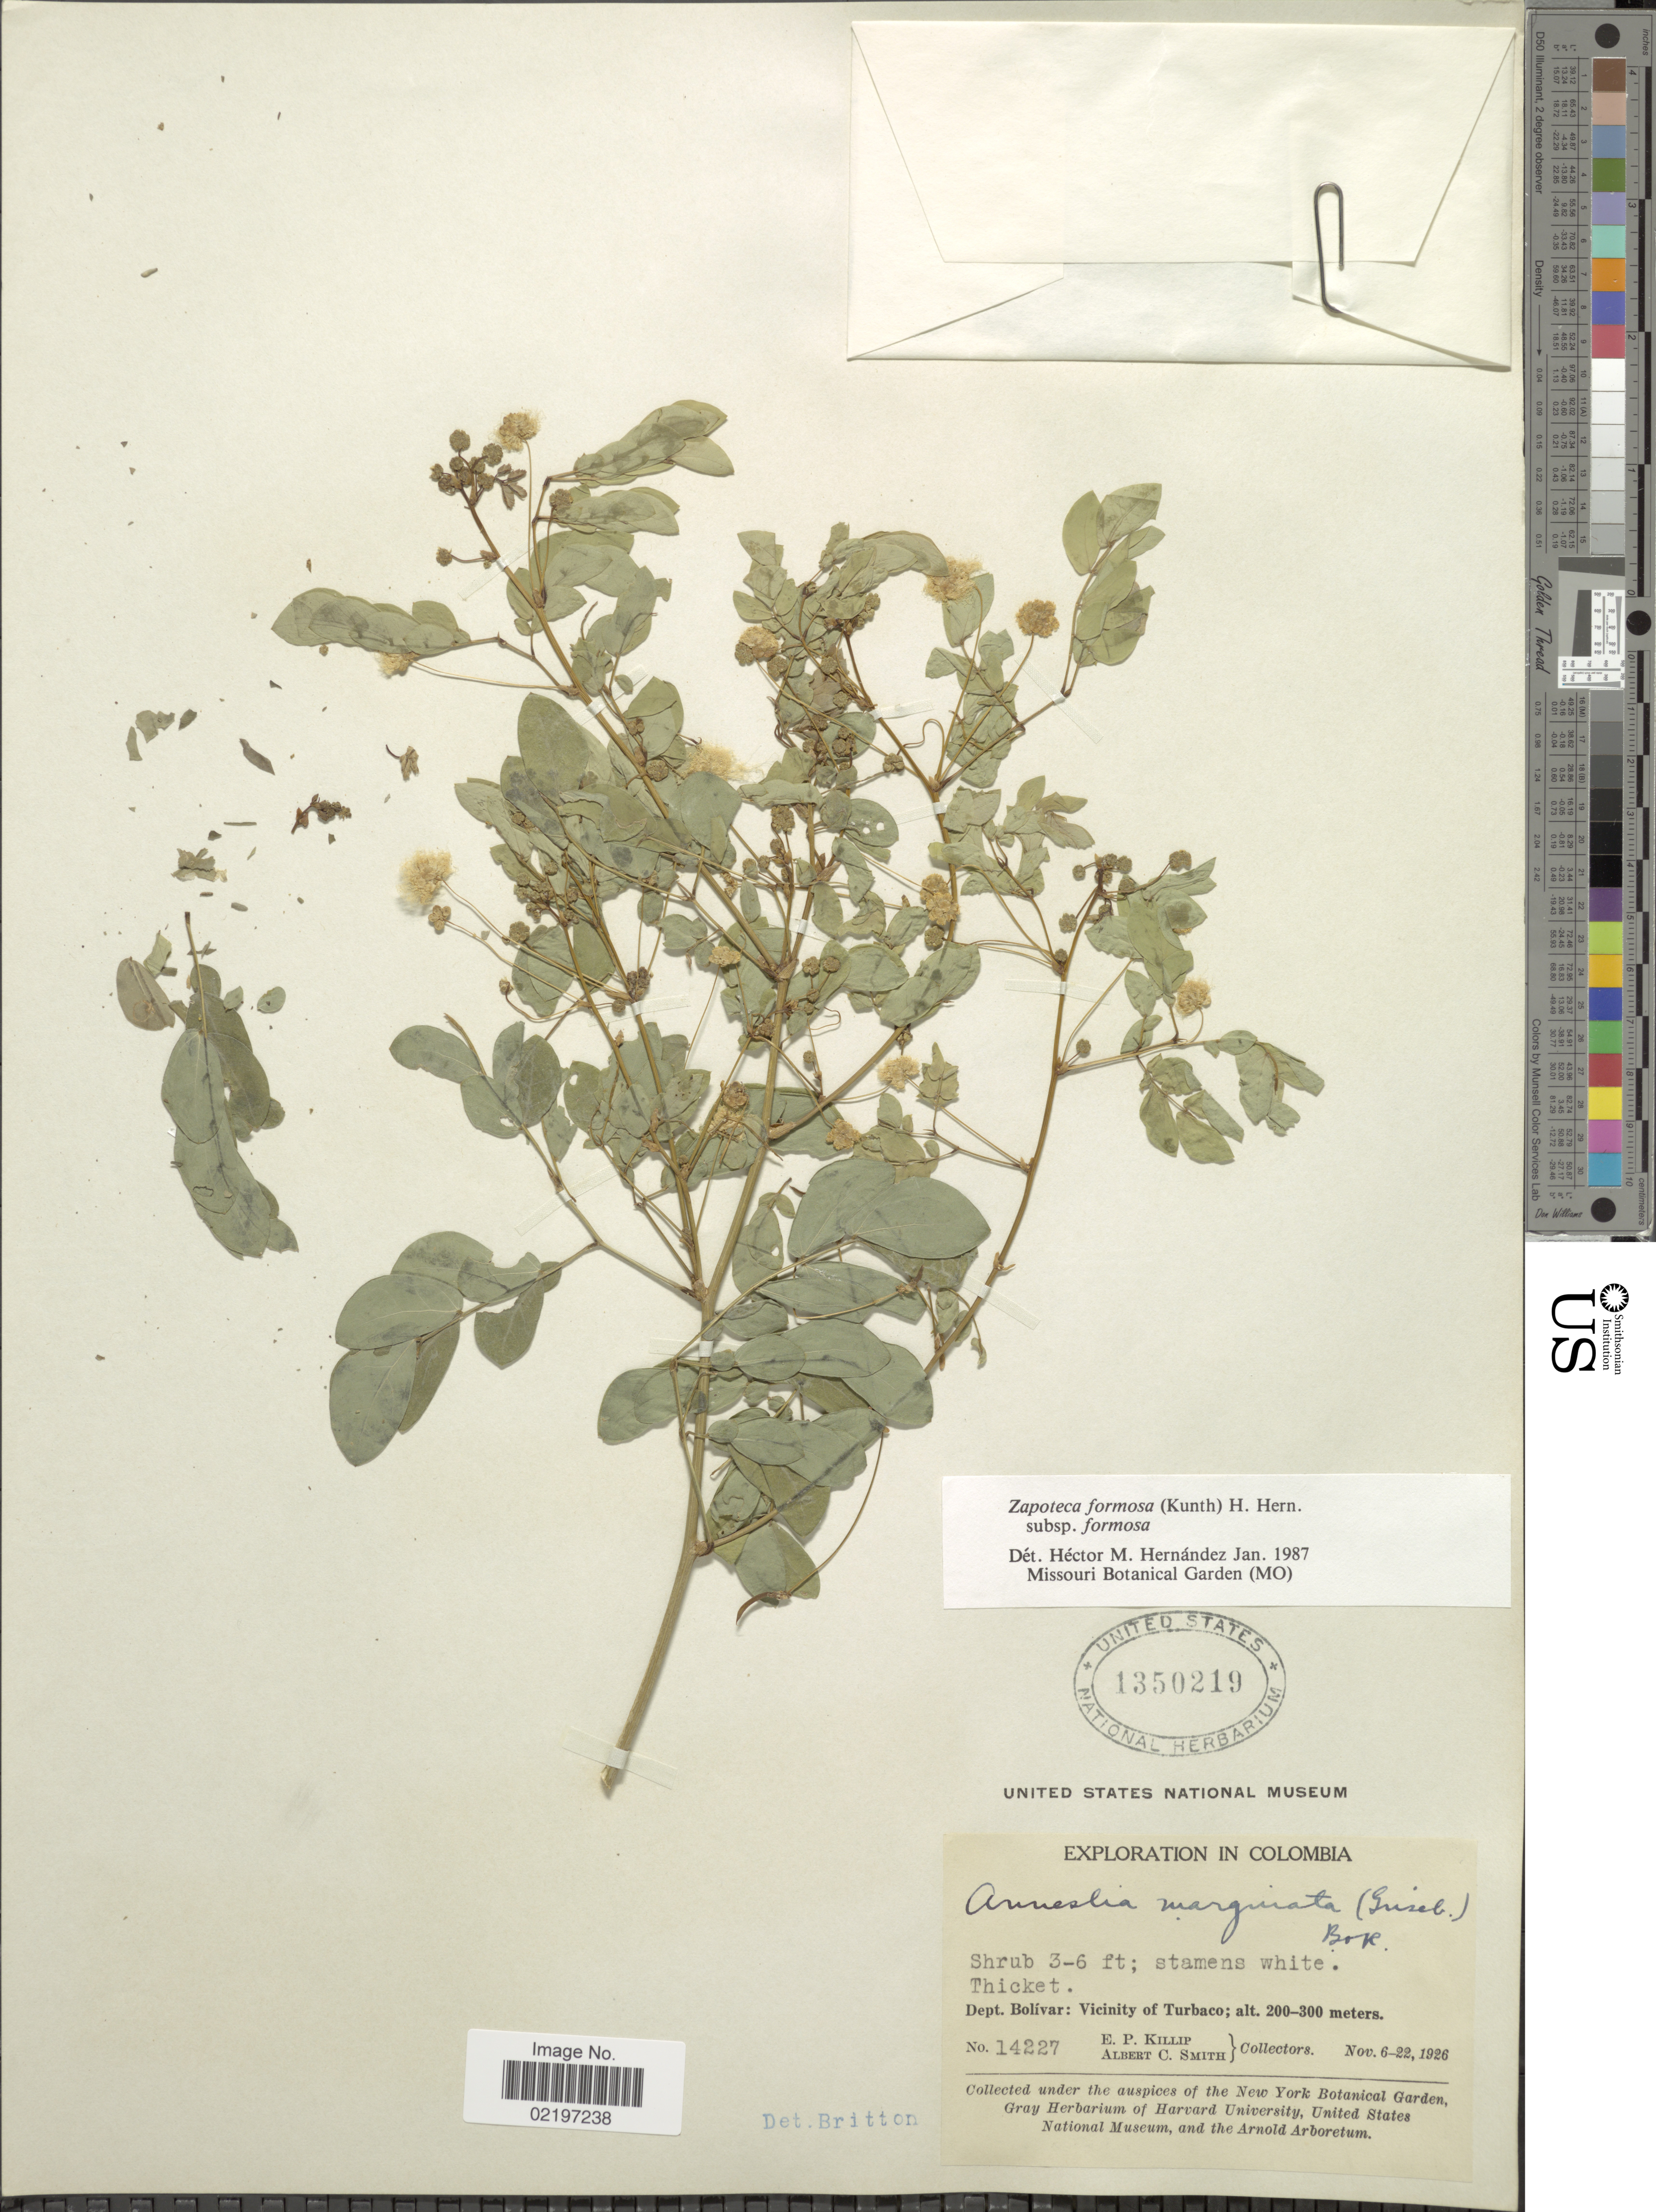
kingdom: Plantae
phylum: Tracheophyta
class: Magnoliopsida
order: Fabales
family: Fabaceae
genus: Zapoteca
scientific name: Zapoteca formosa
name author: (Kunth) H.M. Hern.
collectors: E. P. Killip & A. C. Smith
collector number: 14227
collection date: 1926-11-06/1926-11-22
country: Colombia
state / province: Bolívar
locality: Dept. Bolivar: Vicinity of Turbaco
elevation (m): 200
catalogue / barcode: US 1350219